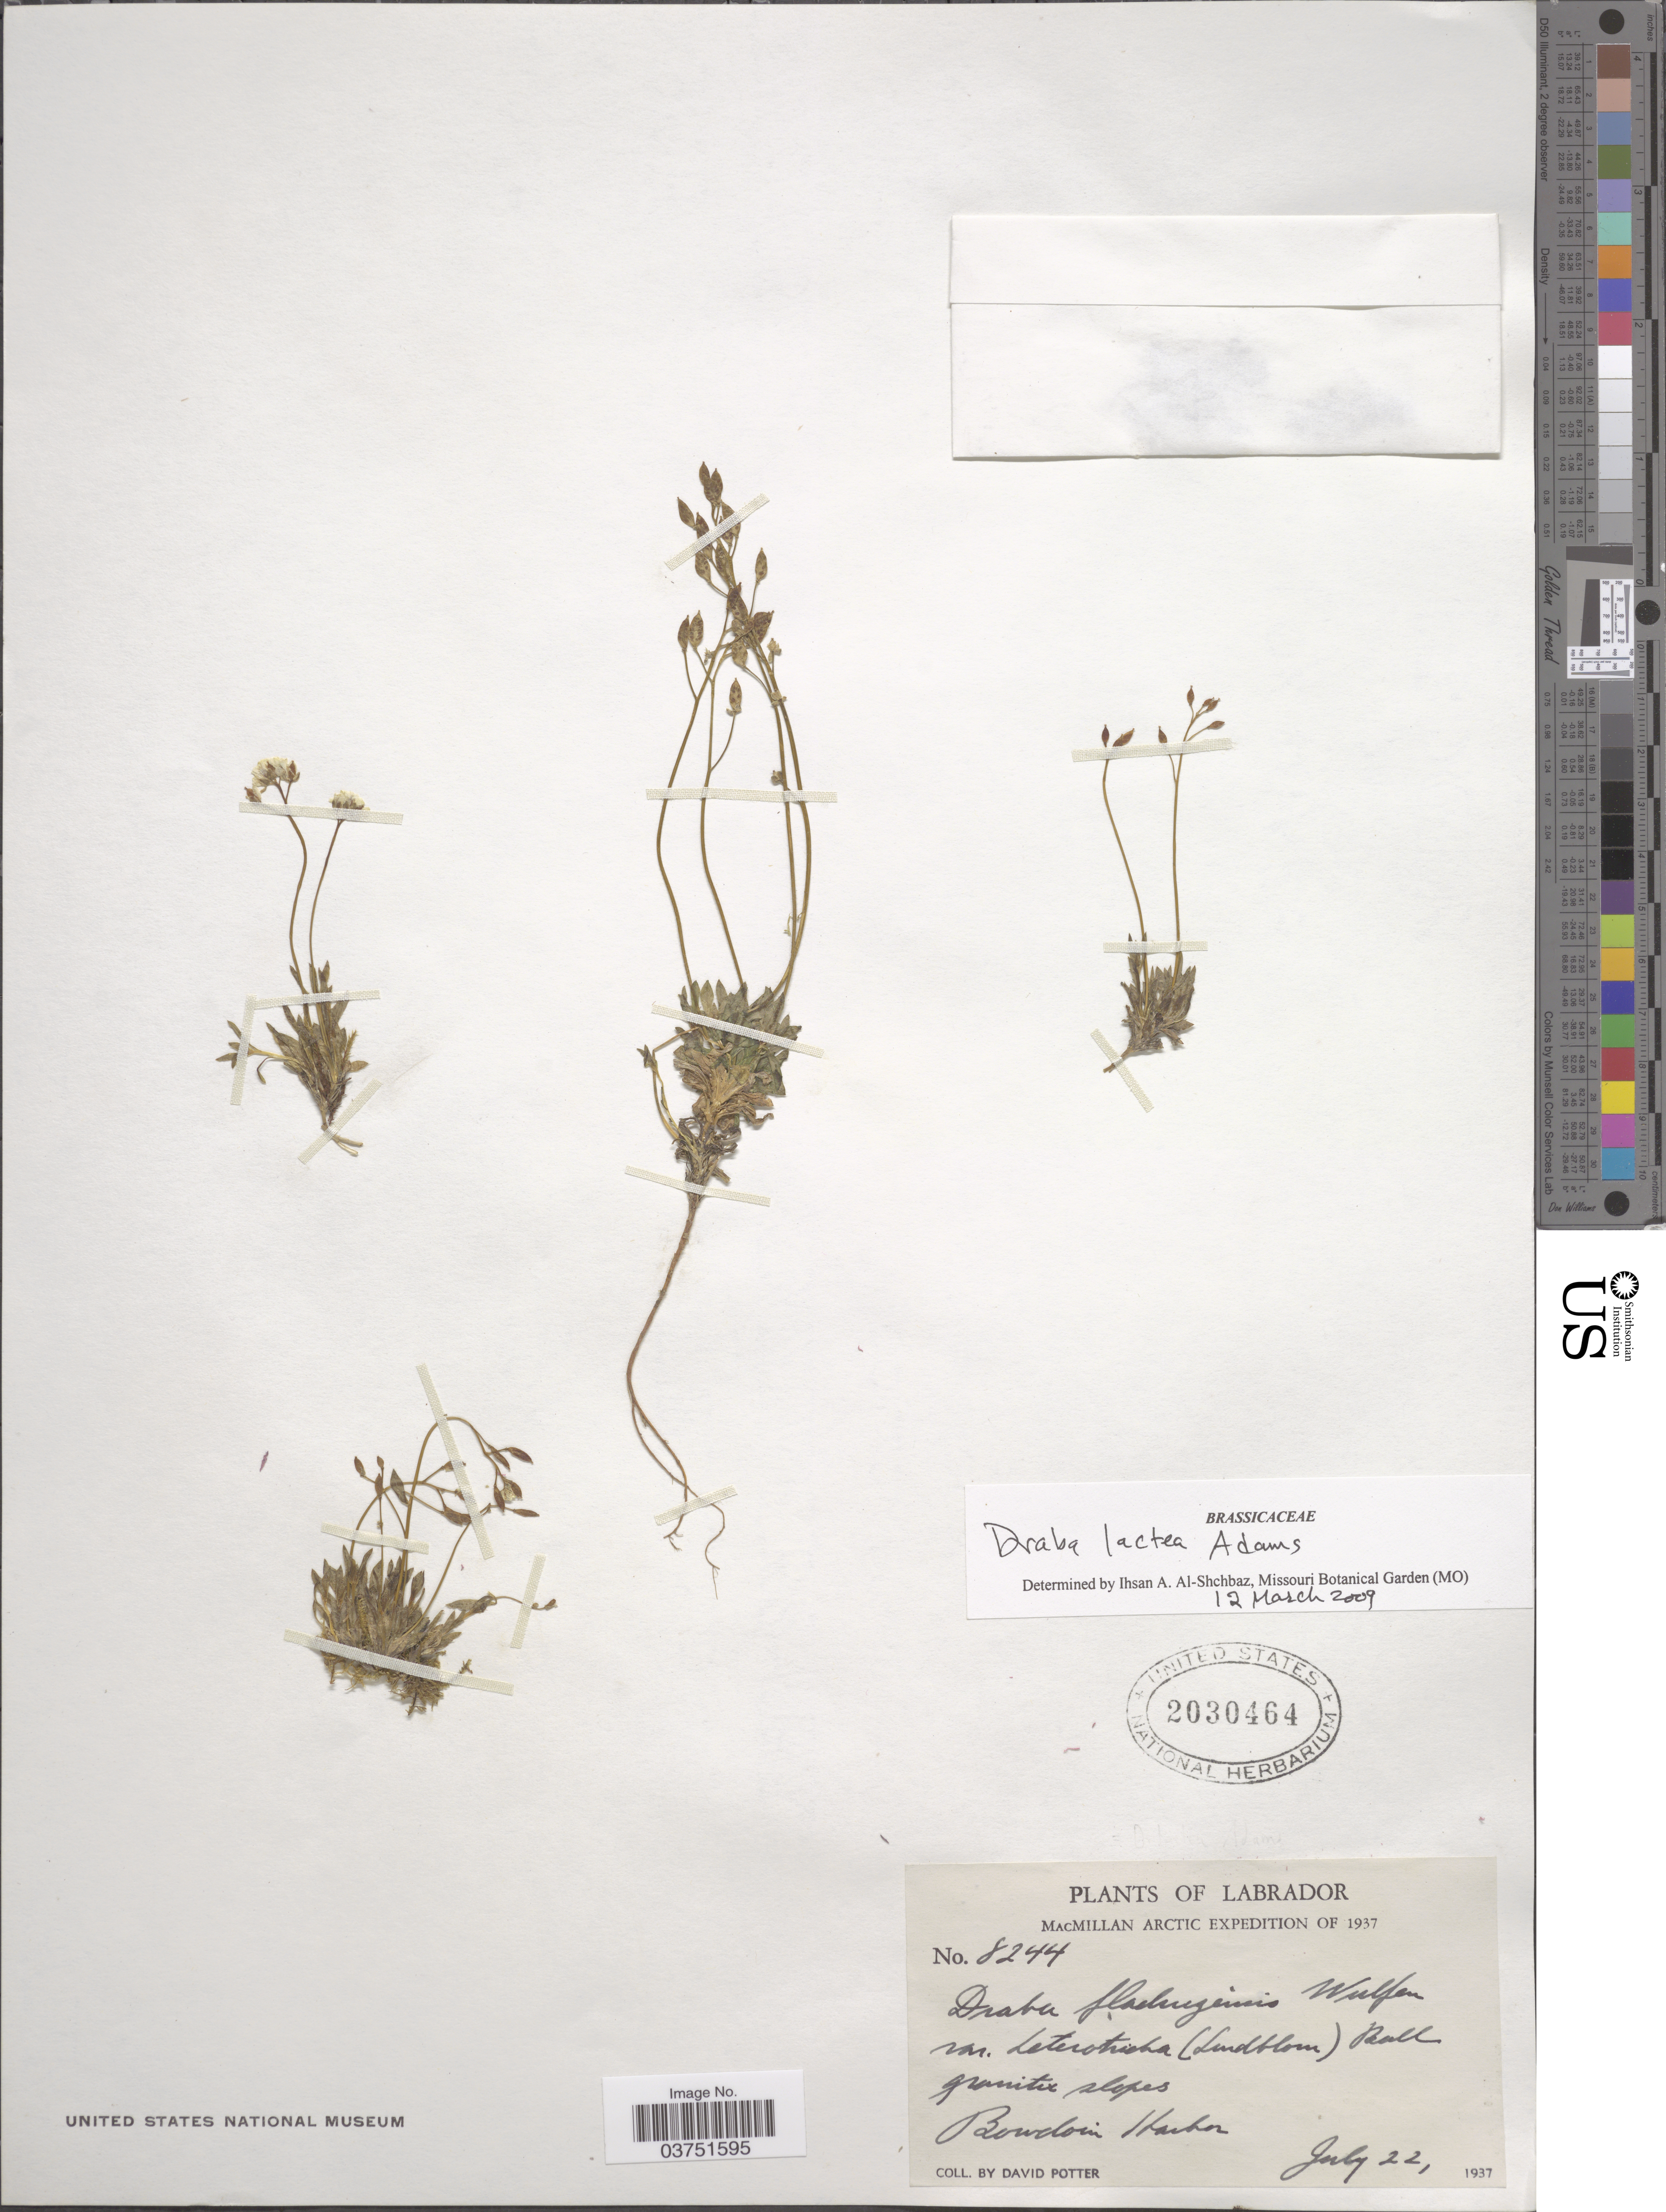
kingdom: Plantae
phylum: Tracheophyta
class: Magnoliopsida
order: Brassicales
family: Brassicaceae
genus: Draba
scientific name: Draba lactea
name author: Adams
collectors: D. Potter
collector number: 8244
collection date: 1937-07-22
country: Canada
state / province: Newfoundland and Labrador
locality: Labrador. Bowdoin Harbor.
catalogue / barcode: US 2030464